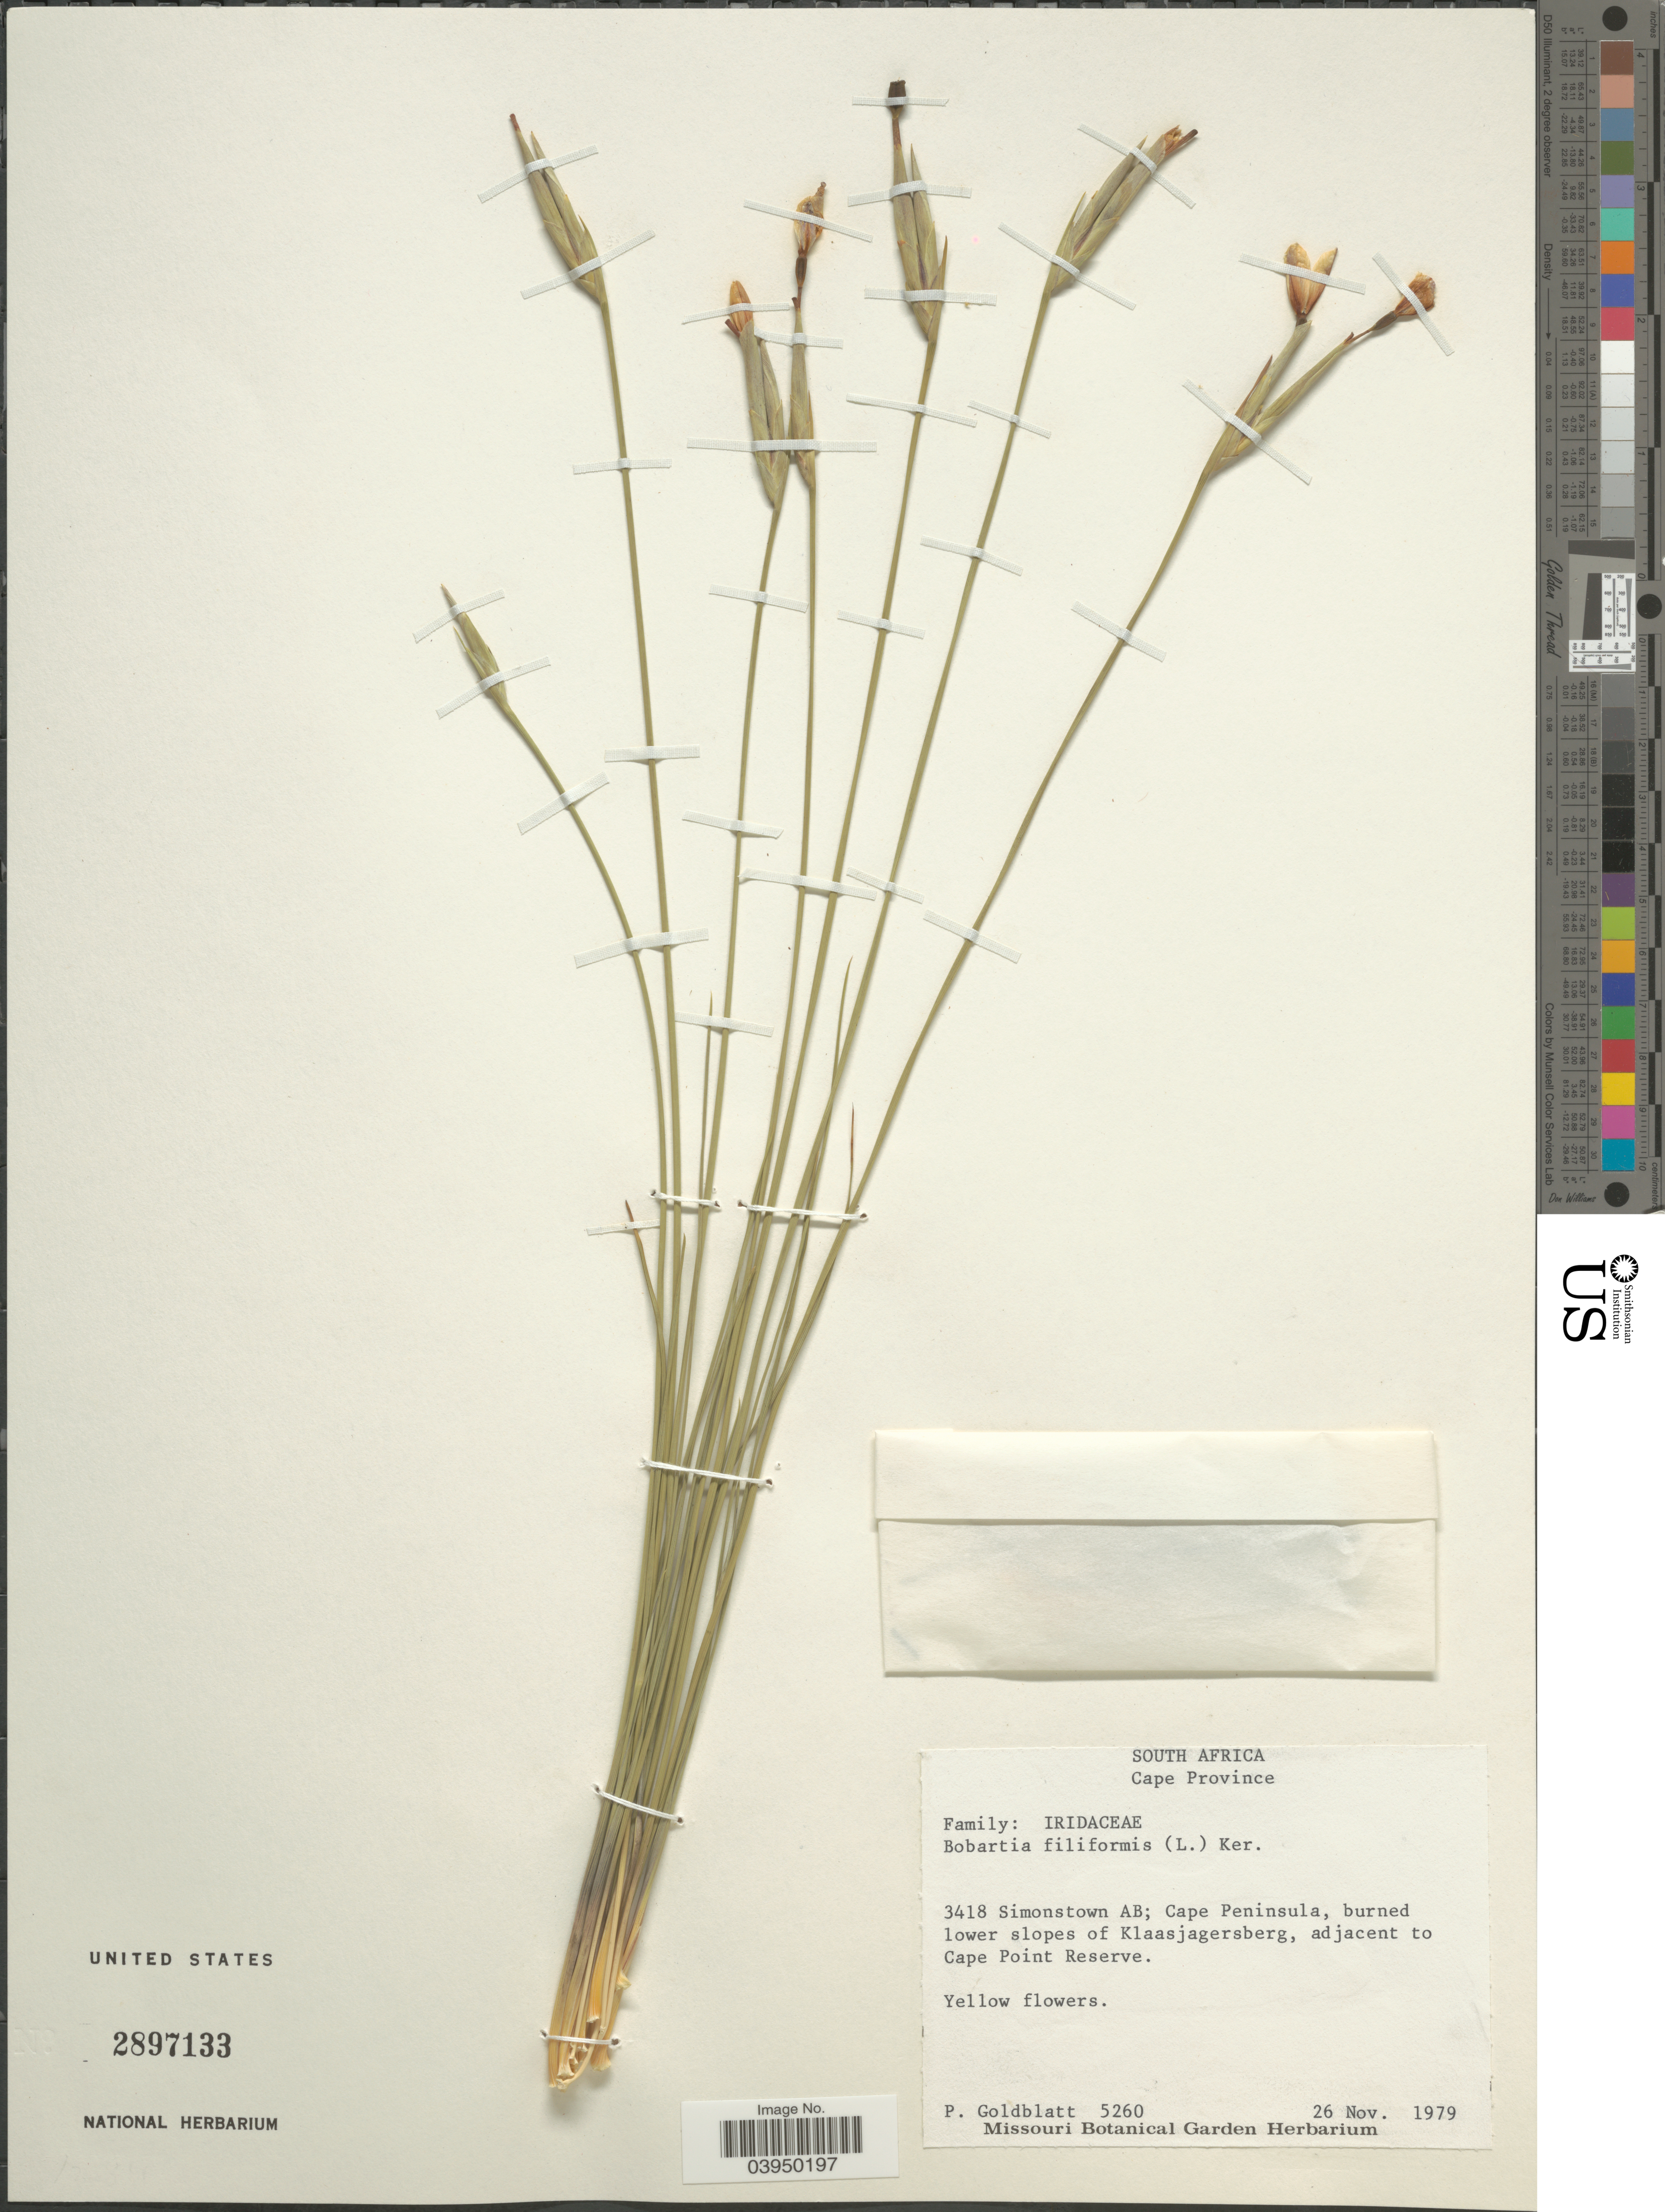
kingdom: Plantae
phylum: Tracheophyta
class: Liliopsida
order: Asparagales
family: Iridaceae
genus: Bobartia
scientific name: Bobartia filiformis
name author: (L. f.) Ker Gawl.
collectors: P. Goldblatt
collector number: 5260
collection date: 1979-11-26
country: South Africa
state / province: Western Cape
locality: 3418 Simonstown AB; Cape Peninsula, burned lower slopes of Klaasjagersberg, adjacent to Cape Point Reserve.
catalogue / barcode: US 2897133